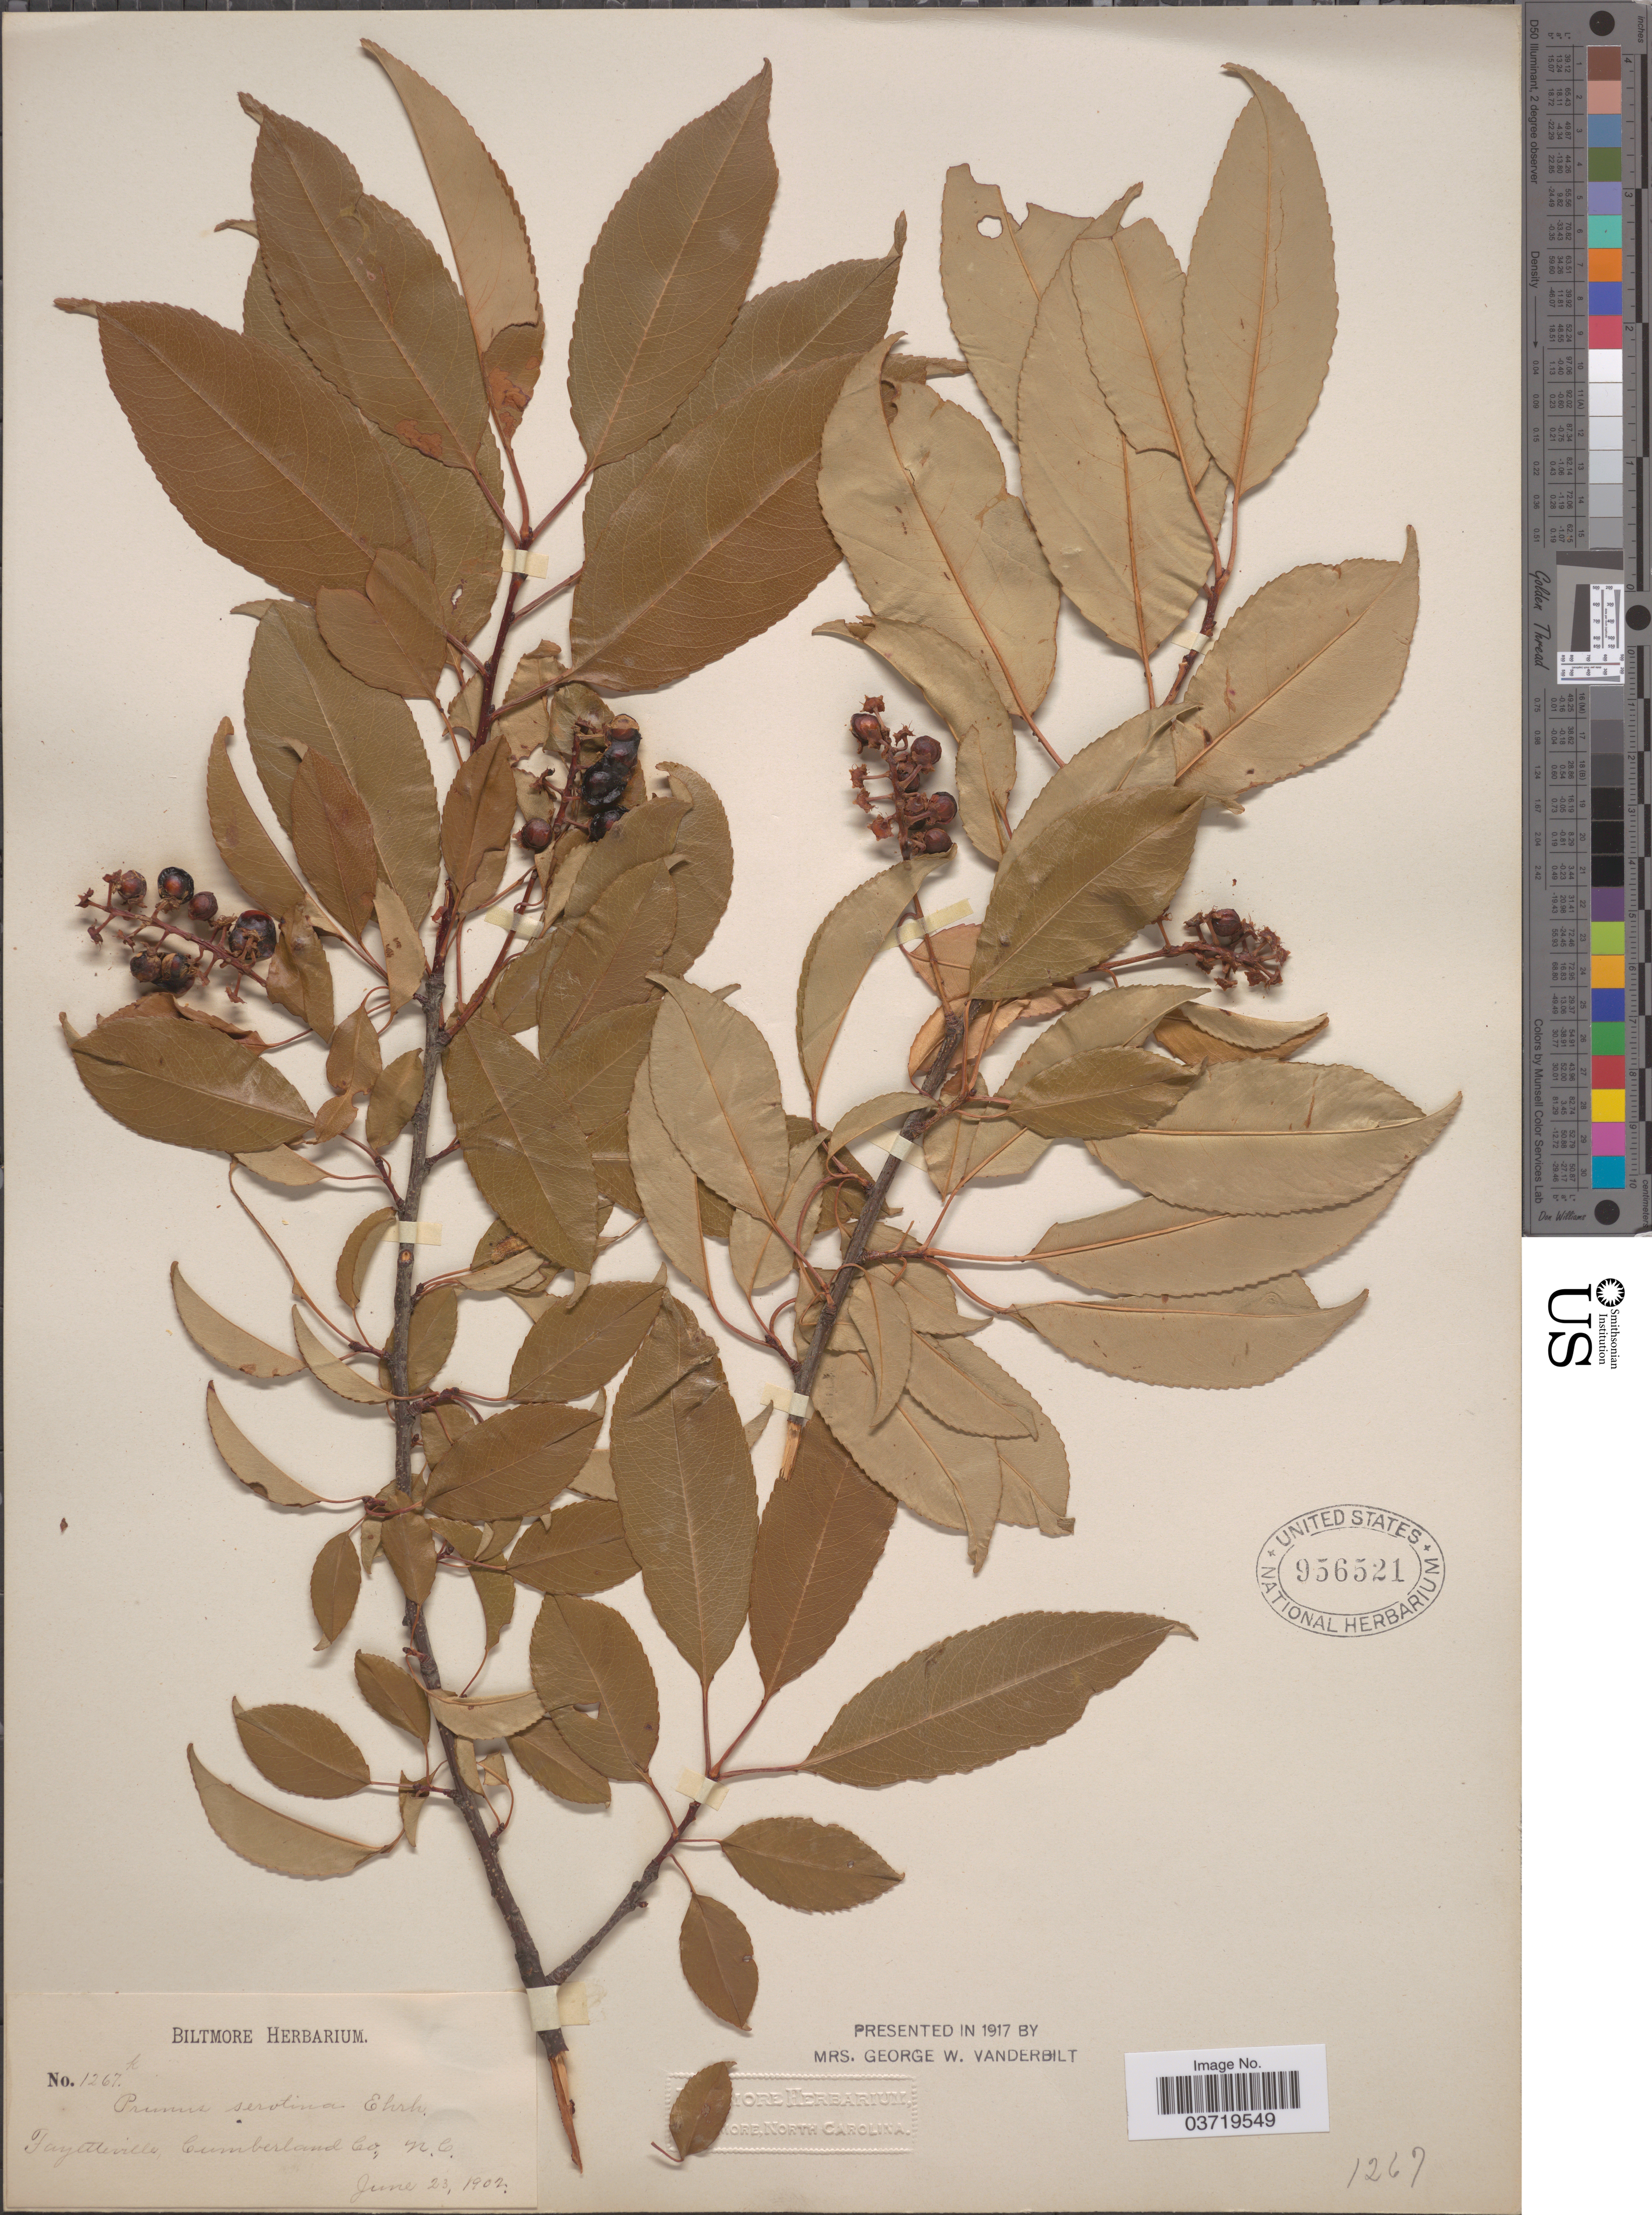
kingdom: Plantae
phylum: Tracheophyta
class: Magnoliopsida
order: Rosales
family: Rosaceae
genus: Prunus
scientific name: Prunus serotina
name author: Ehrh.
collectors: ex herb. Biltmore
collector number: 1267k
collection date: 1902-06-23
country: United States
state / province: North Carolina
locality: Fayetteville, Cumberland Co.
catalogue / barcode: US 956521